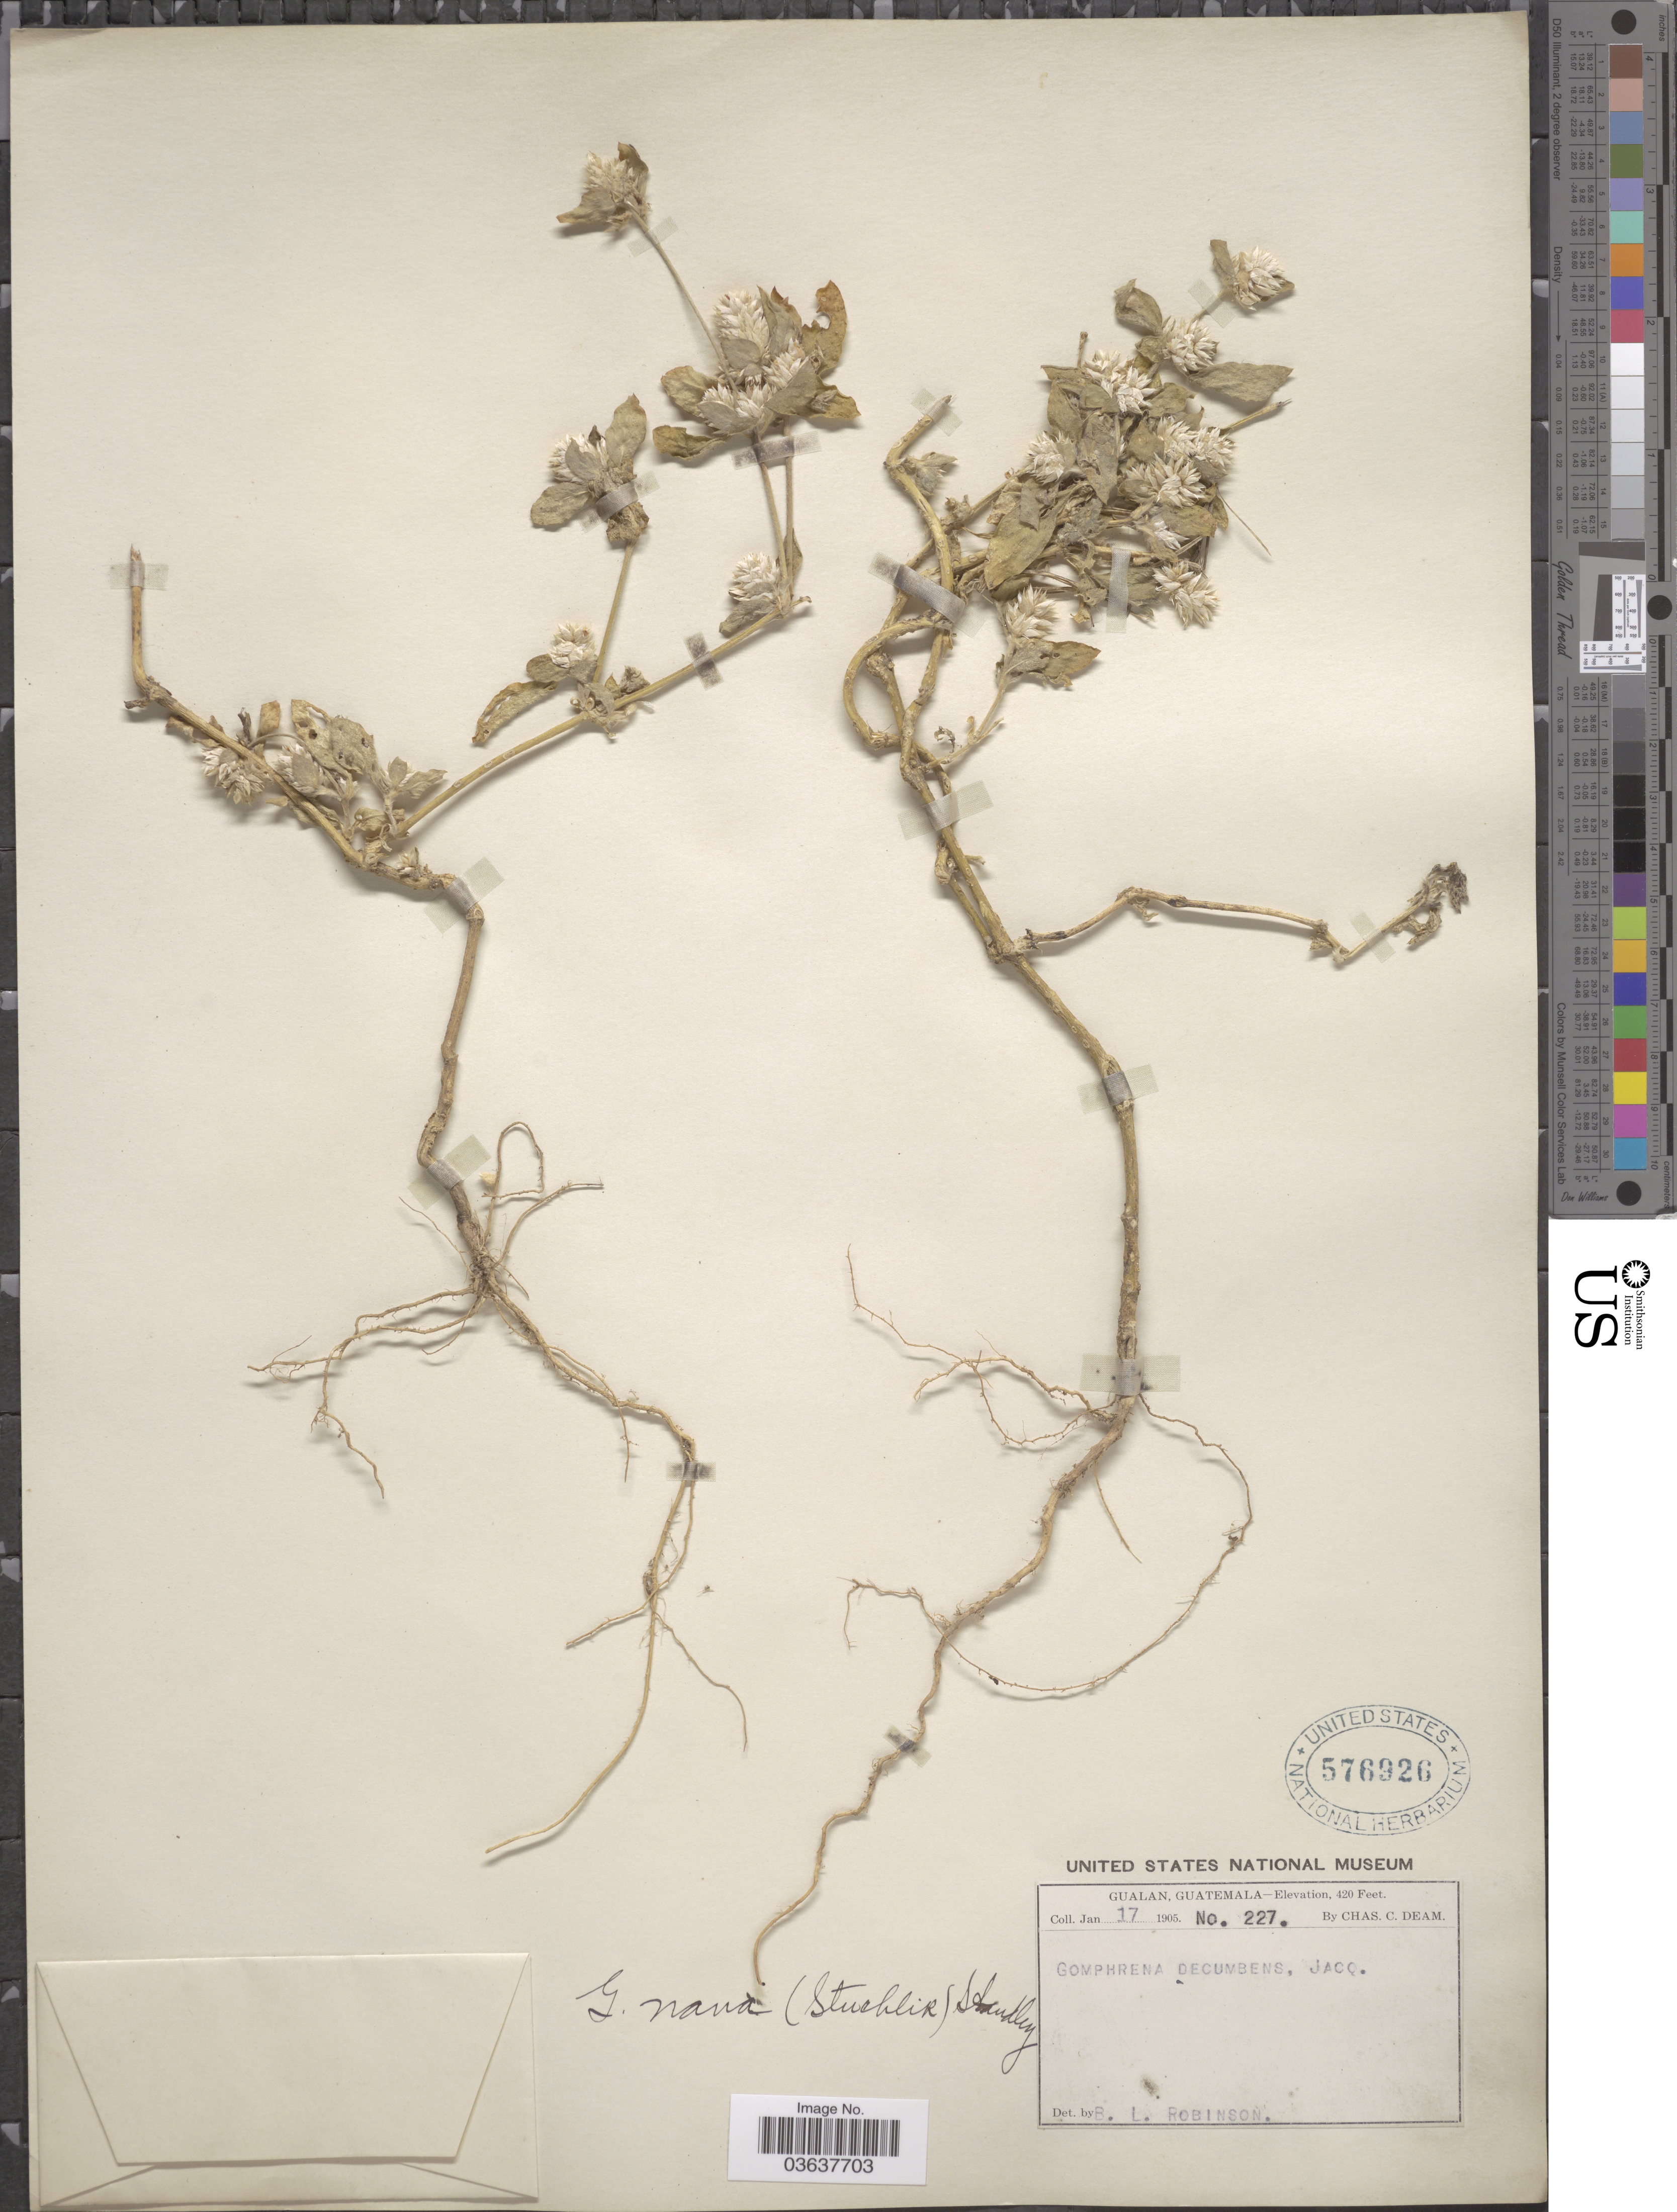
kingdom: Plantae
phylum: Tracheophyta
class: Magnoliopsida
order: Caryophyllales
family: Amaranthaceae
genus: Gomphrena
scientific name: Gomphrena nana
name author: (Stuchlík) Standl.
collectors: C. C. Deam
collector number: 227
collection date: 1905-01-17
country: Guatemala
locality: Gualan.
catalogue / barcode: US 576926